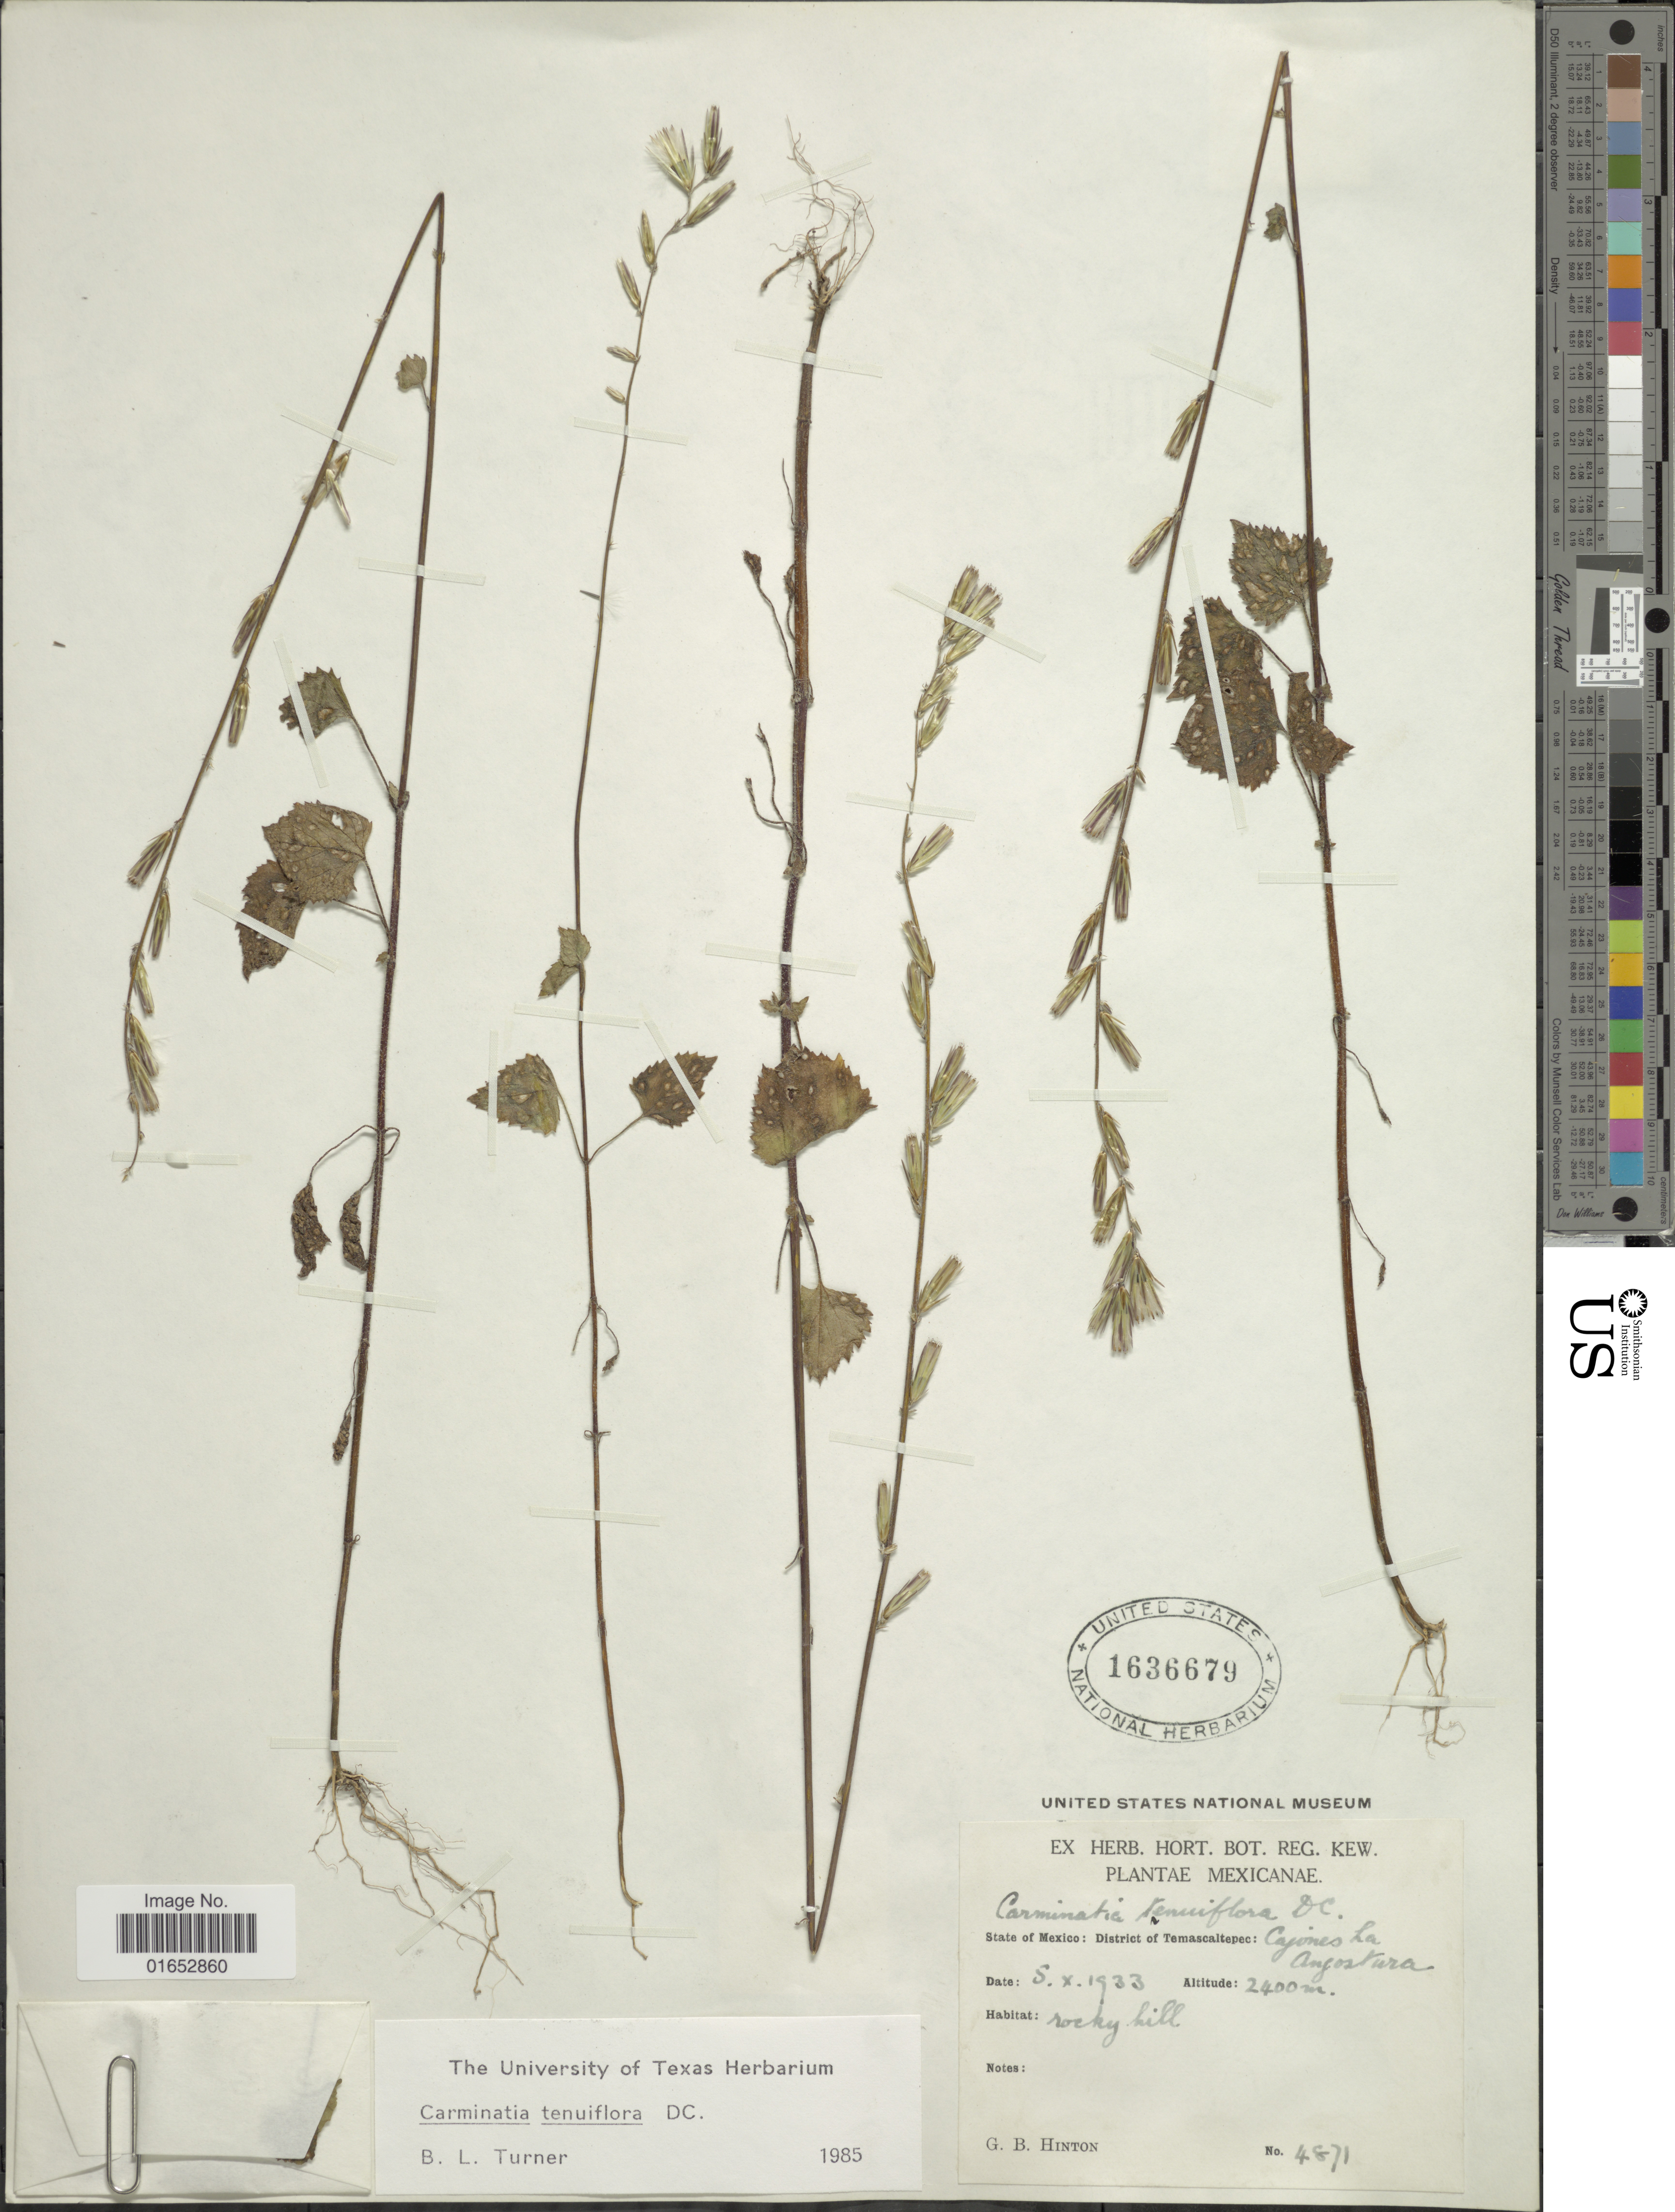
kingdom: Plantae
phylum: Tracheophyta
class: Magnoliopsida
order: Asterales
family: Asteraceae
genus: Carminatia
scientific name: Carminatia tenuiflora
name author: DC.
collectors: G. B. Hinton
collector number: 4871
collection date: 1933-10-05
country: Mexico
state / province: México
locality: District of Temascaltepec: Cajones La Angostura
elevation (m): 2400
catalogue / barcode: US 1636679